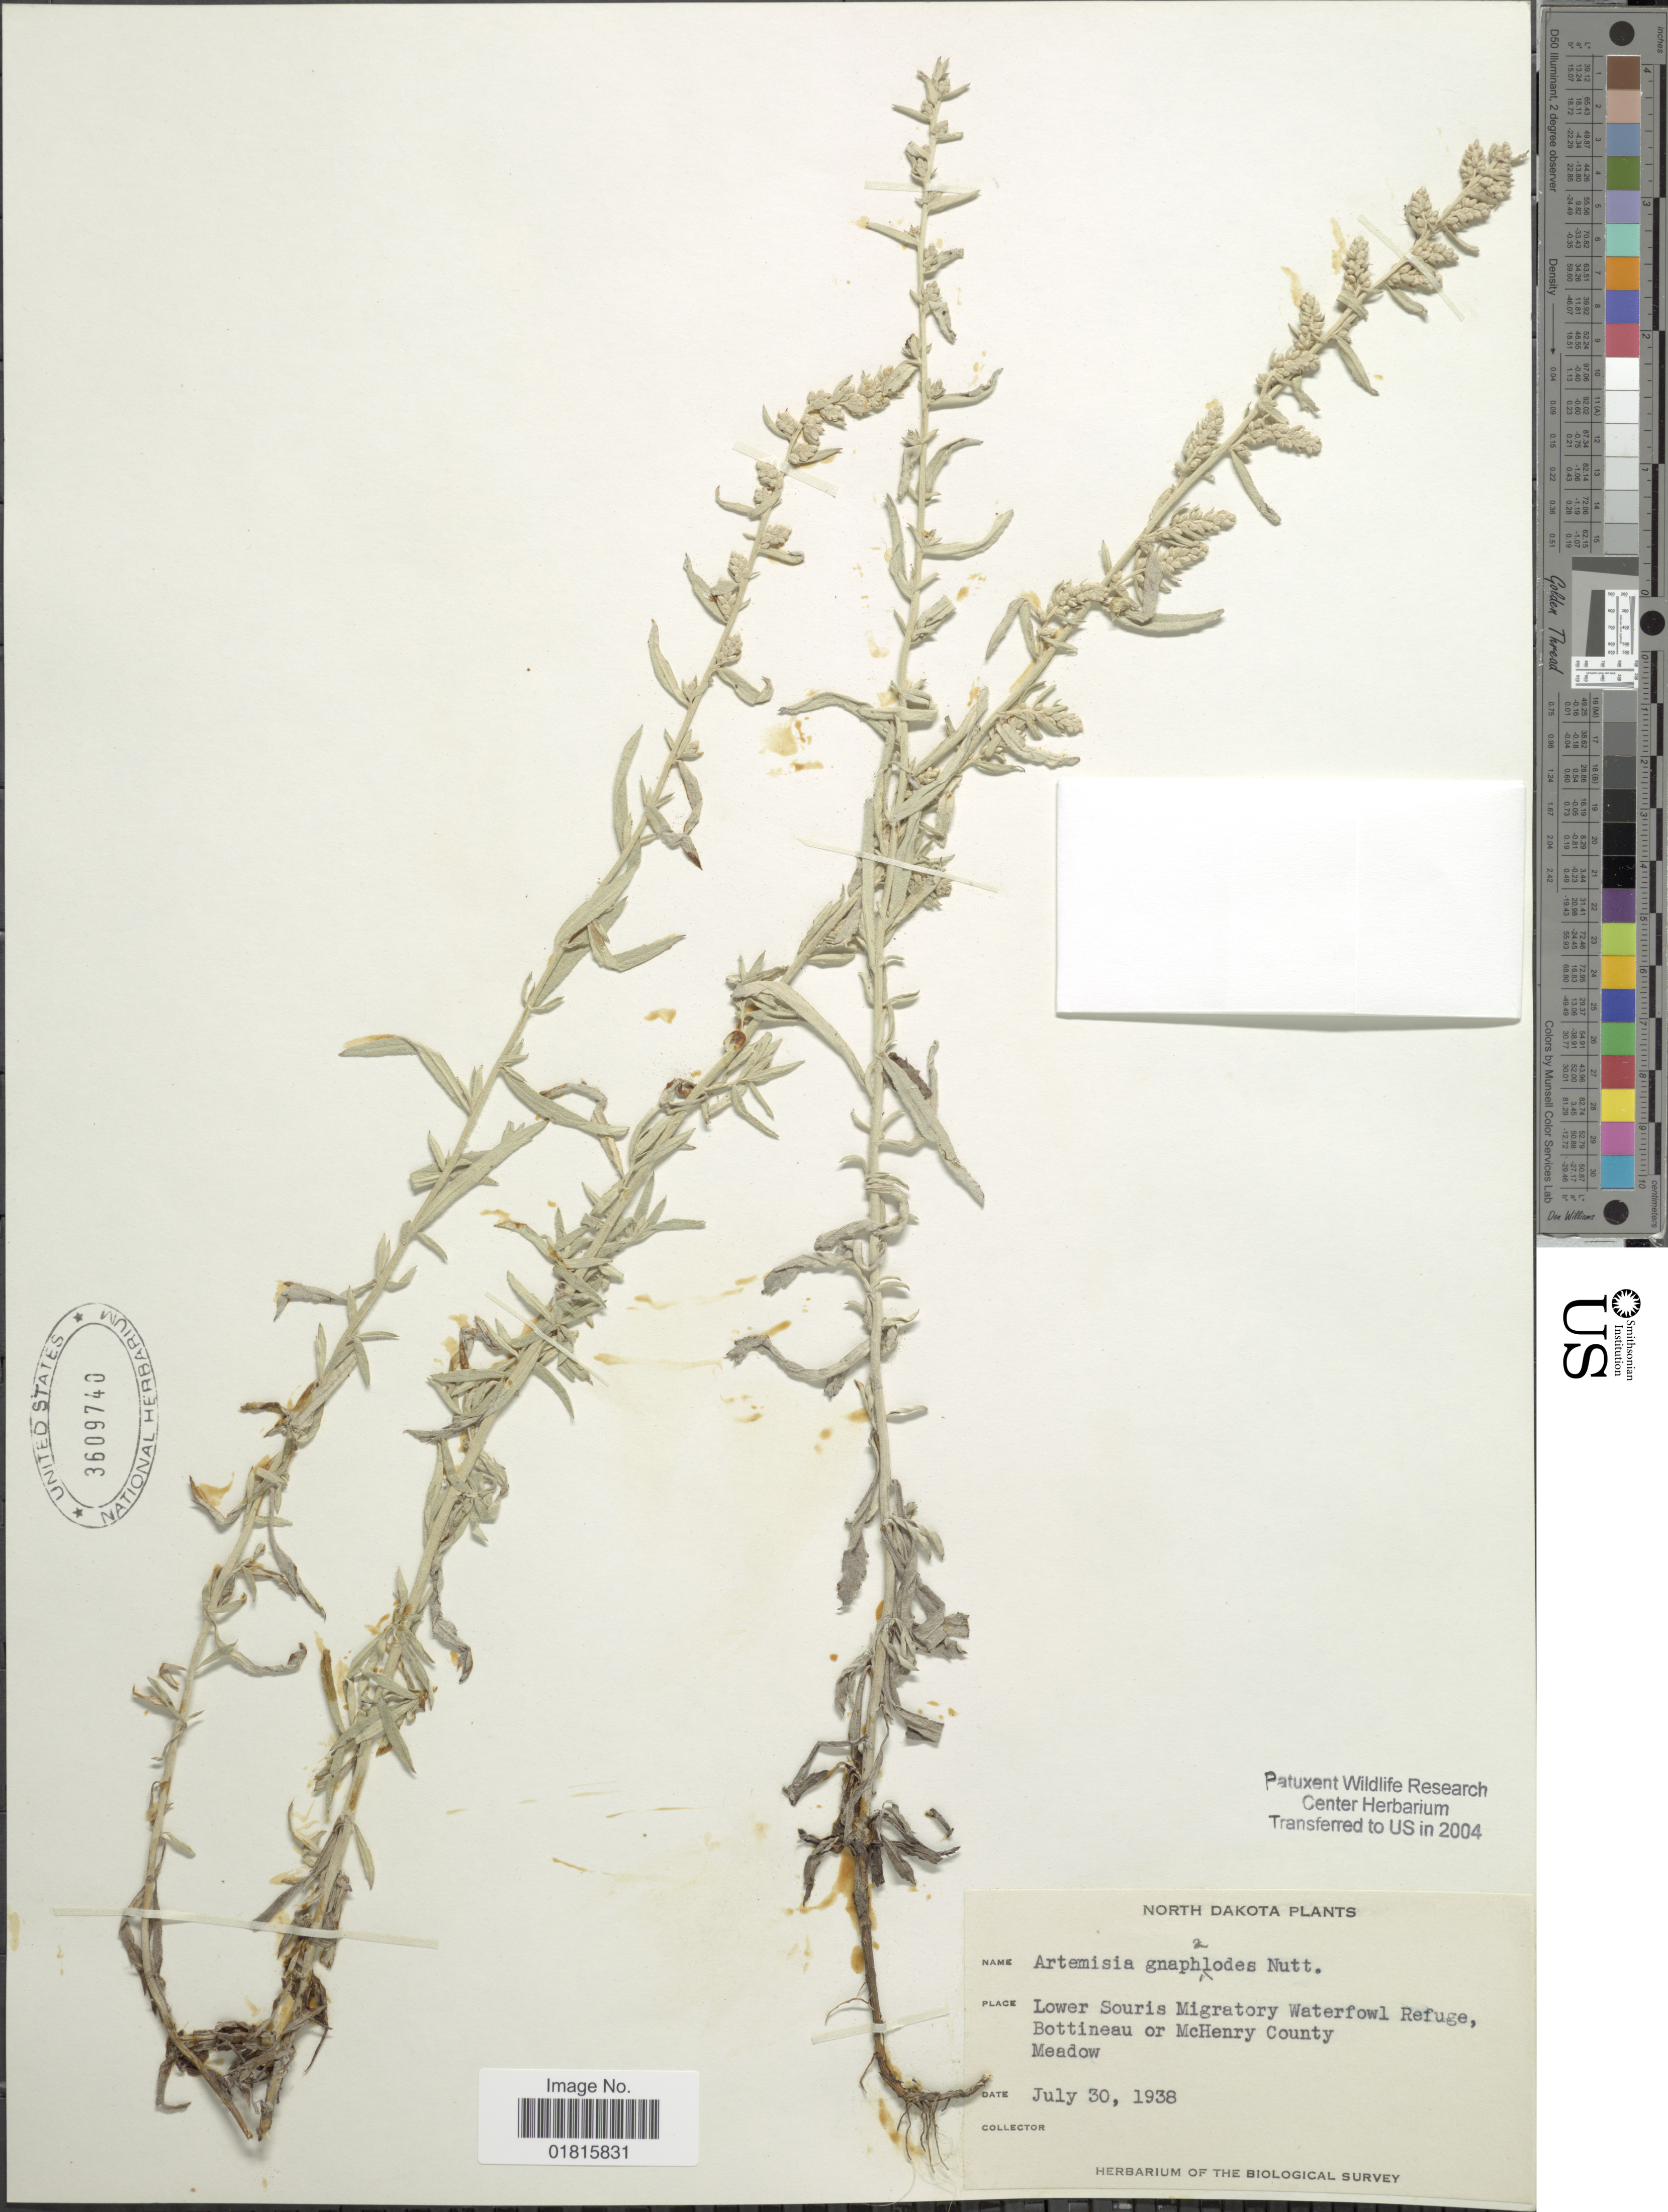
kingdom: Plantae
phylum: Tracheophyta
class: Magnoliopsida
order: Asterales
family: Asteraceae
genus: Artemisia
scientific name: Artemisia gnaphaloides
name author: Nutt.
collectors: ex herb. of the Biological Survey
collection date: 1938-07-30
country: United States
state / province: North Dakota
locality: Lower Souris Migratory Waterfowl Refuge, Bottineau or McHenry County, Meadow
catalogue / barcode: US 3609740